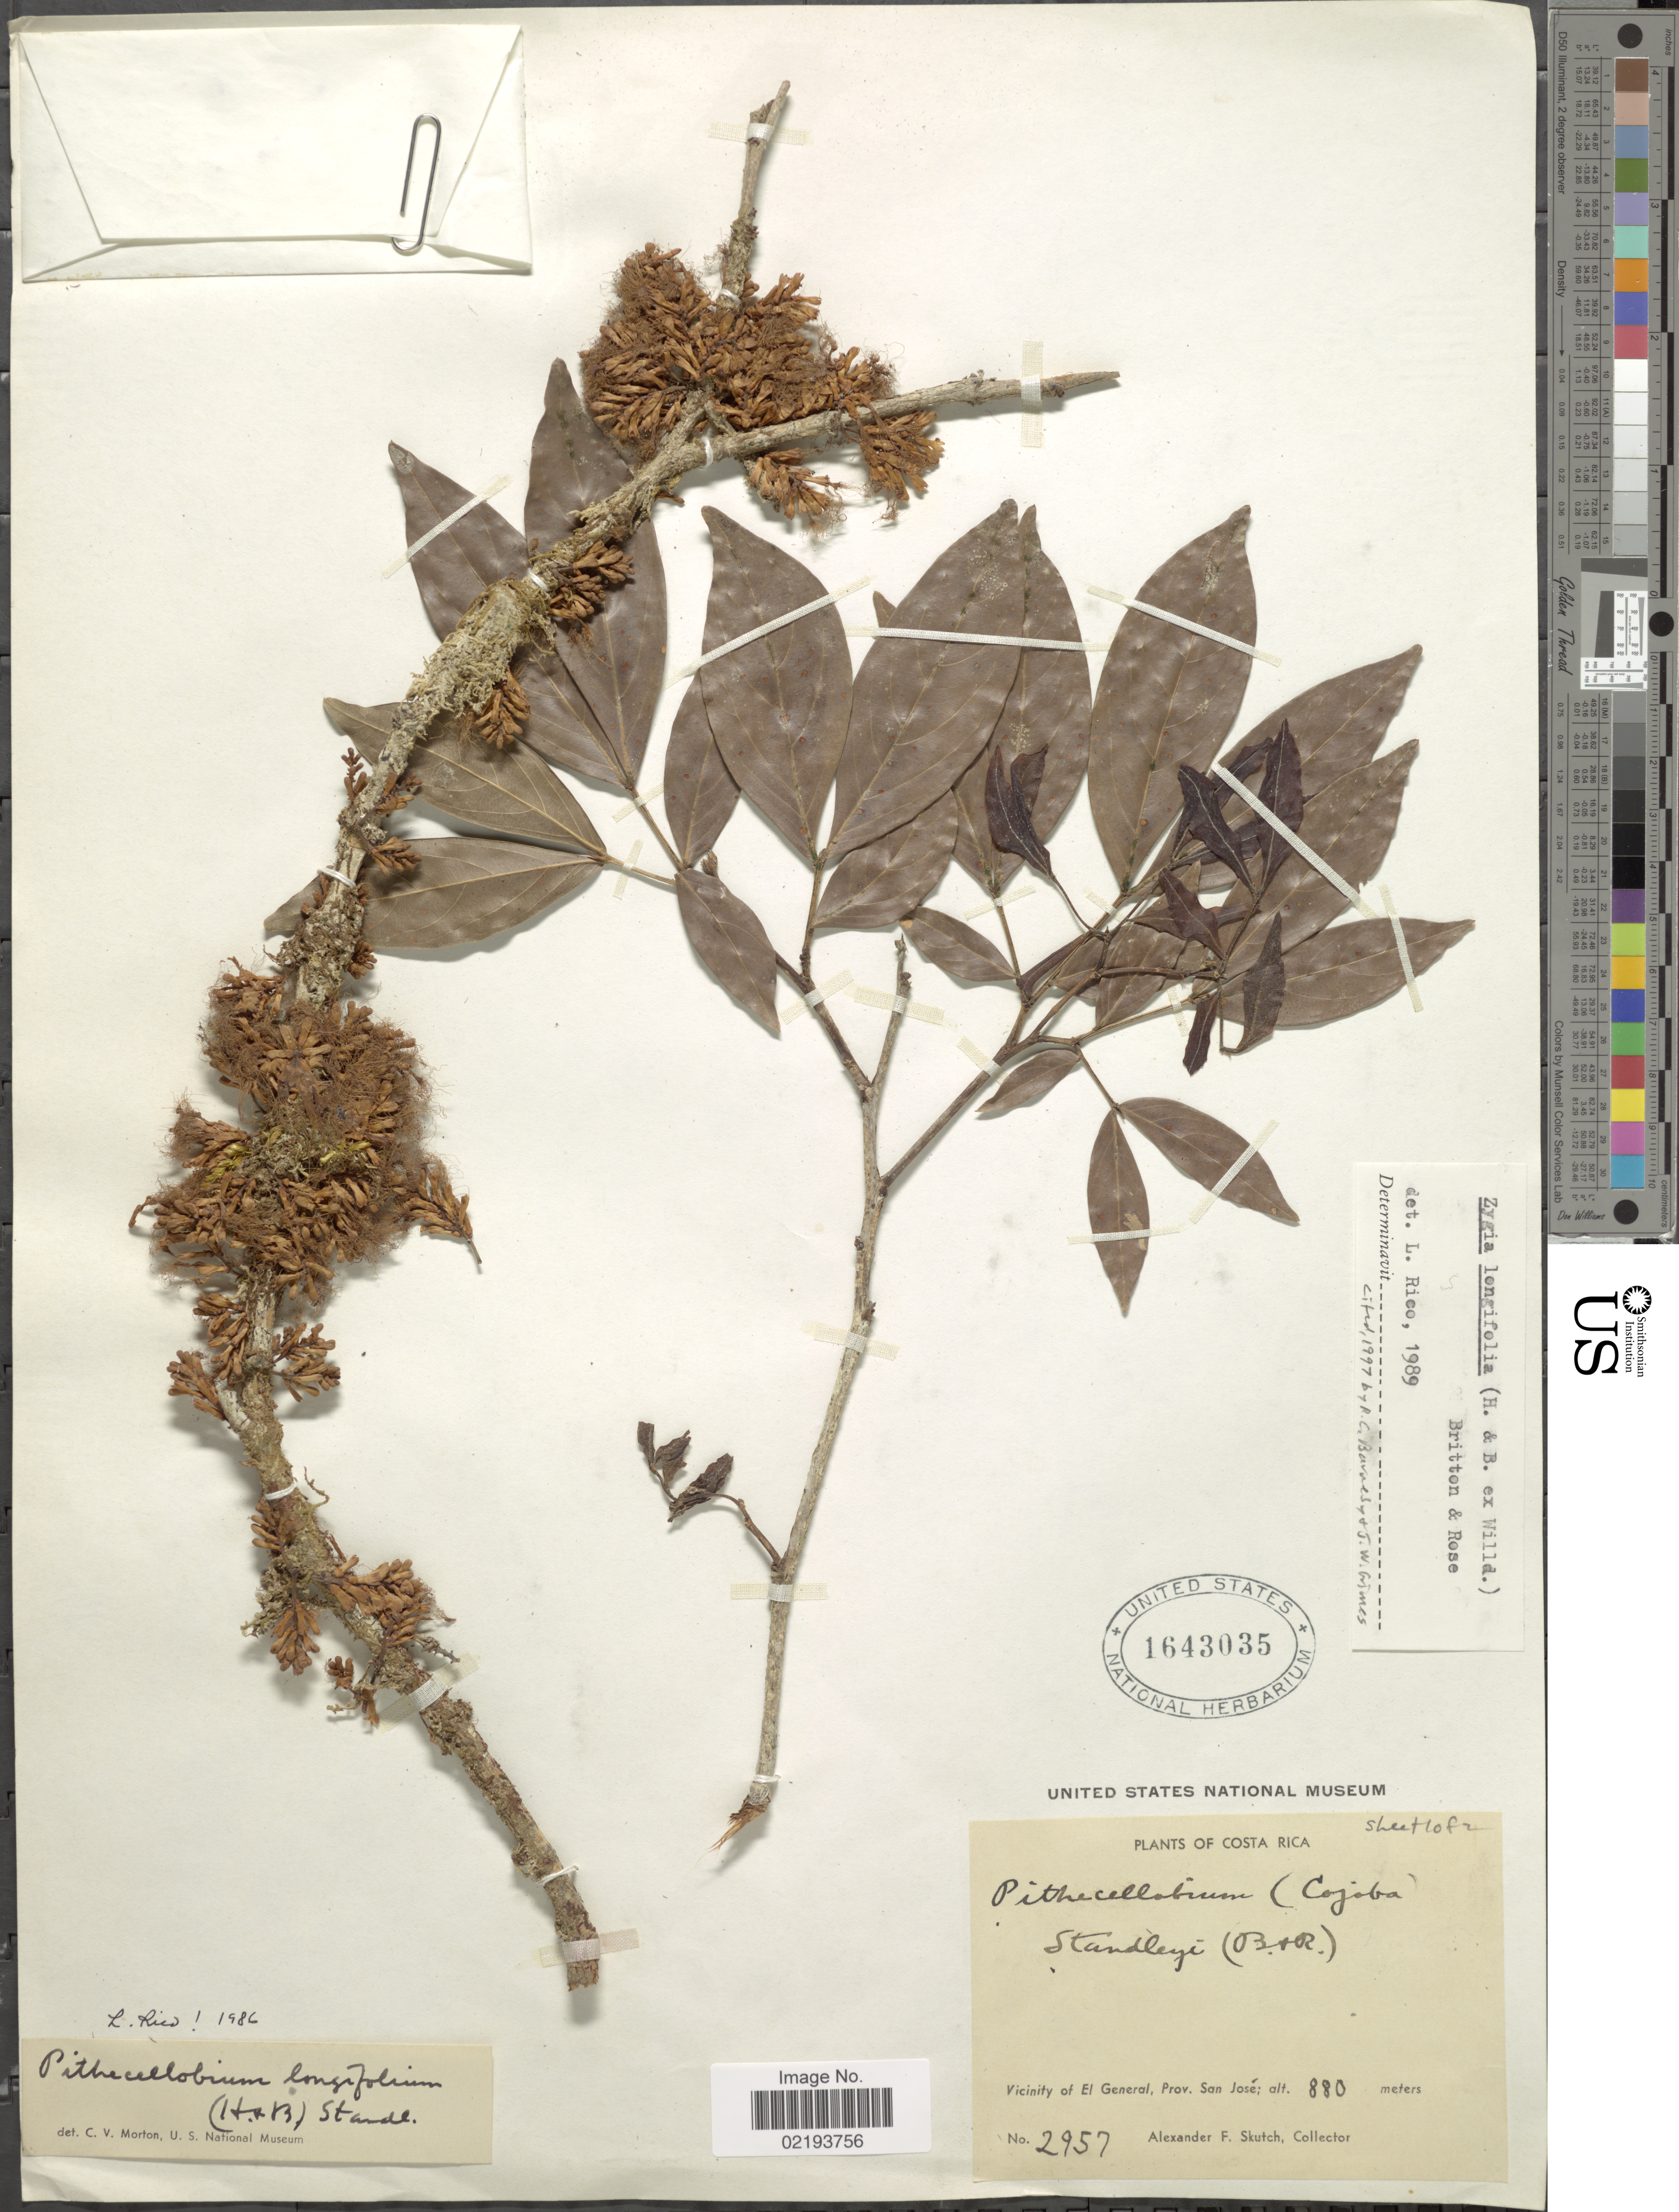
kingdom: Plantae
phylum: Tracheophyta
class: Magnoliopsida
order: Fabales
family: Fabaceae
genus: Zygia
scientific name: Zygia longifolia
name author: (Willd.) Britton & Rose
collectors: A. F. Skutch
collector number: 2957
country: Costa Rica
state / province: San José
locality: Vicinity of El General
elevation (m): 880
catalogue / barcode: US 1643035